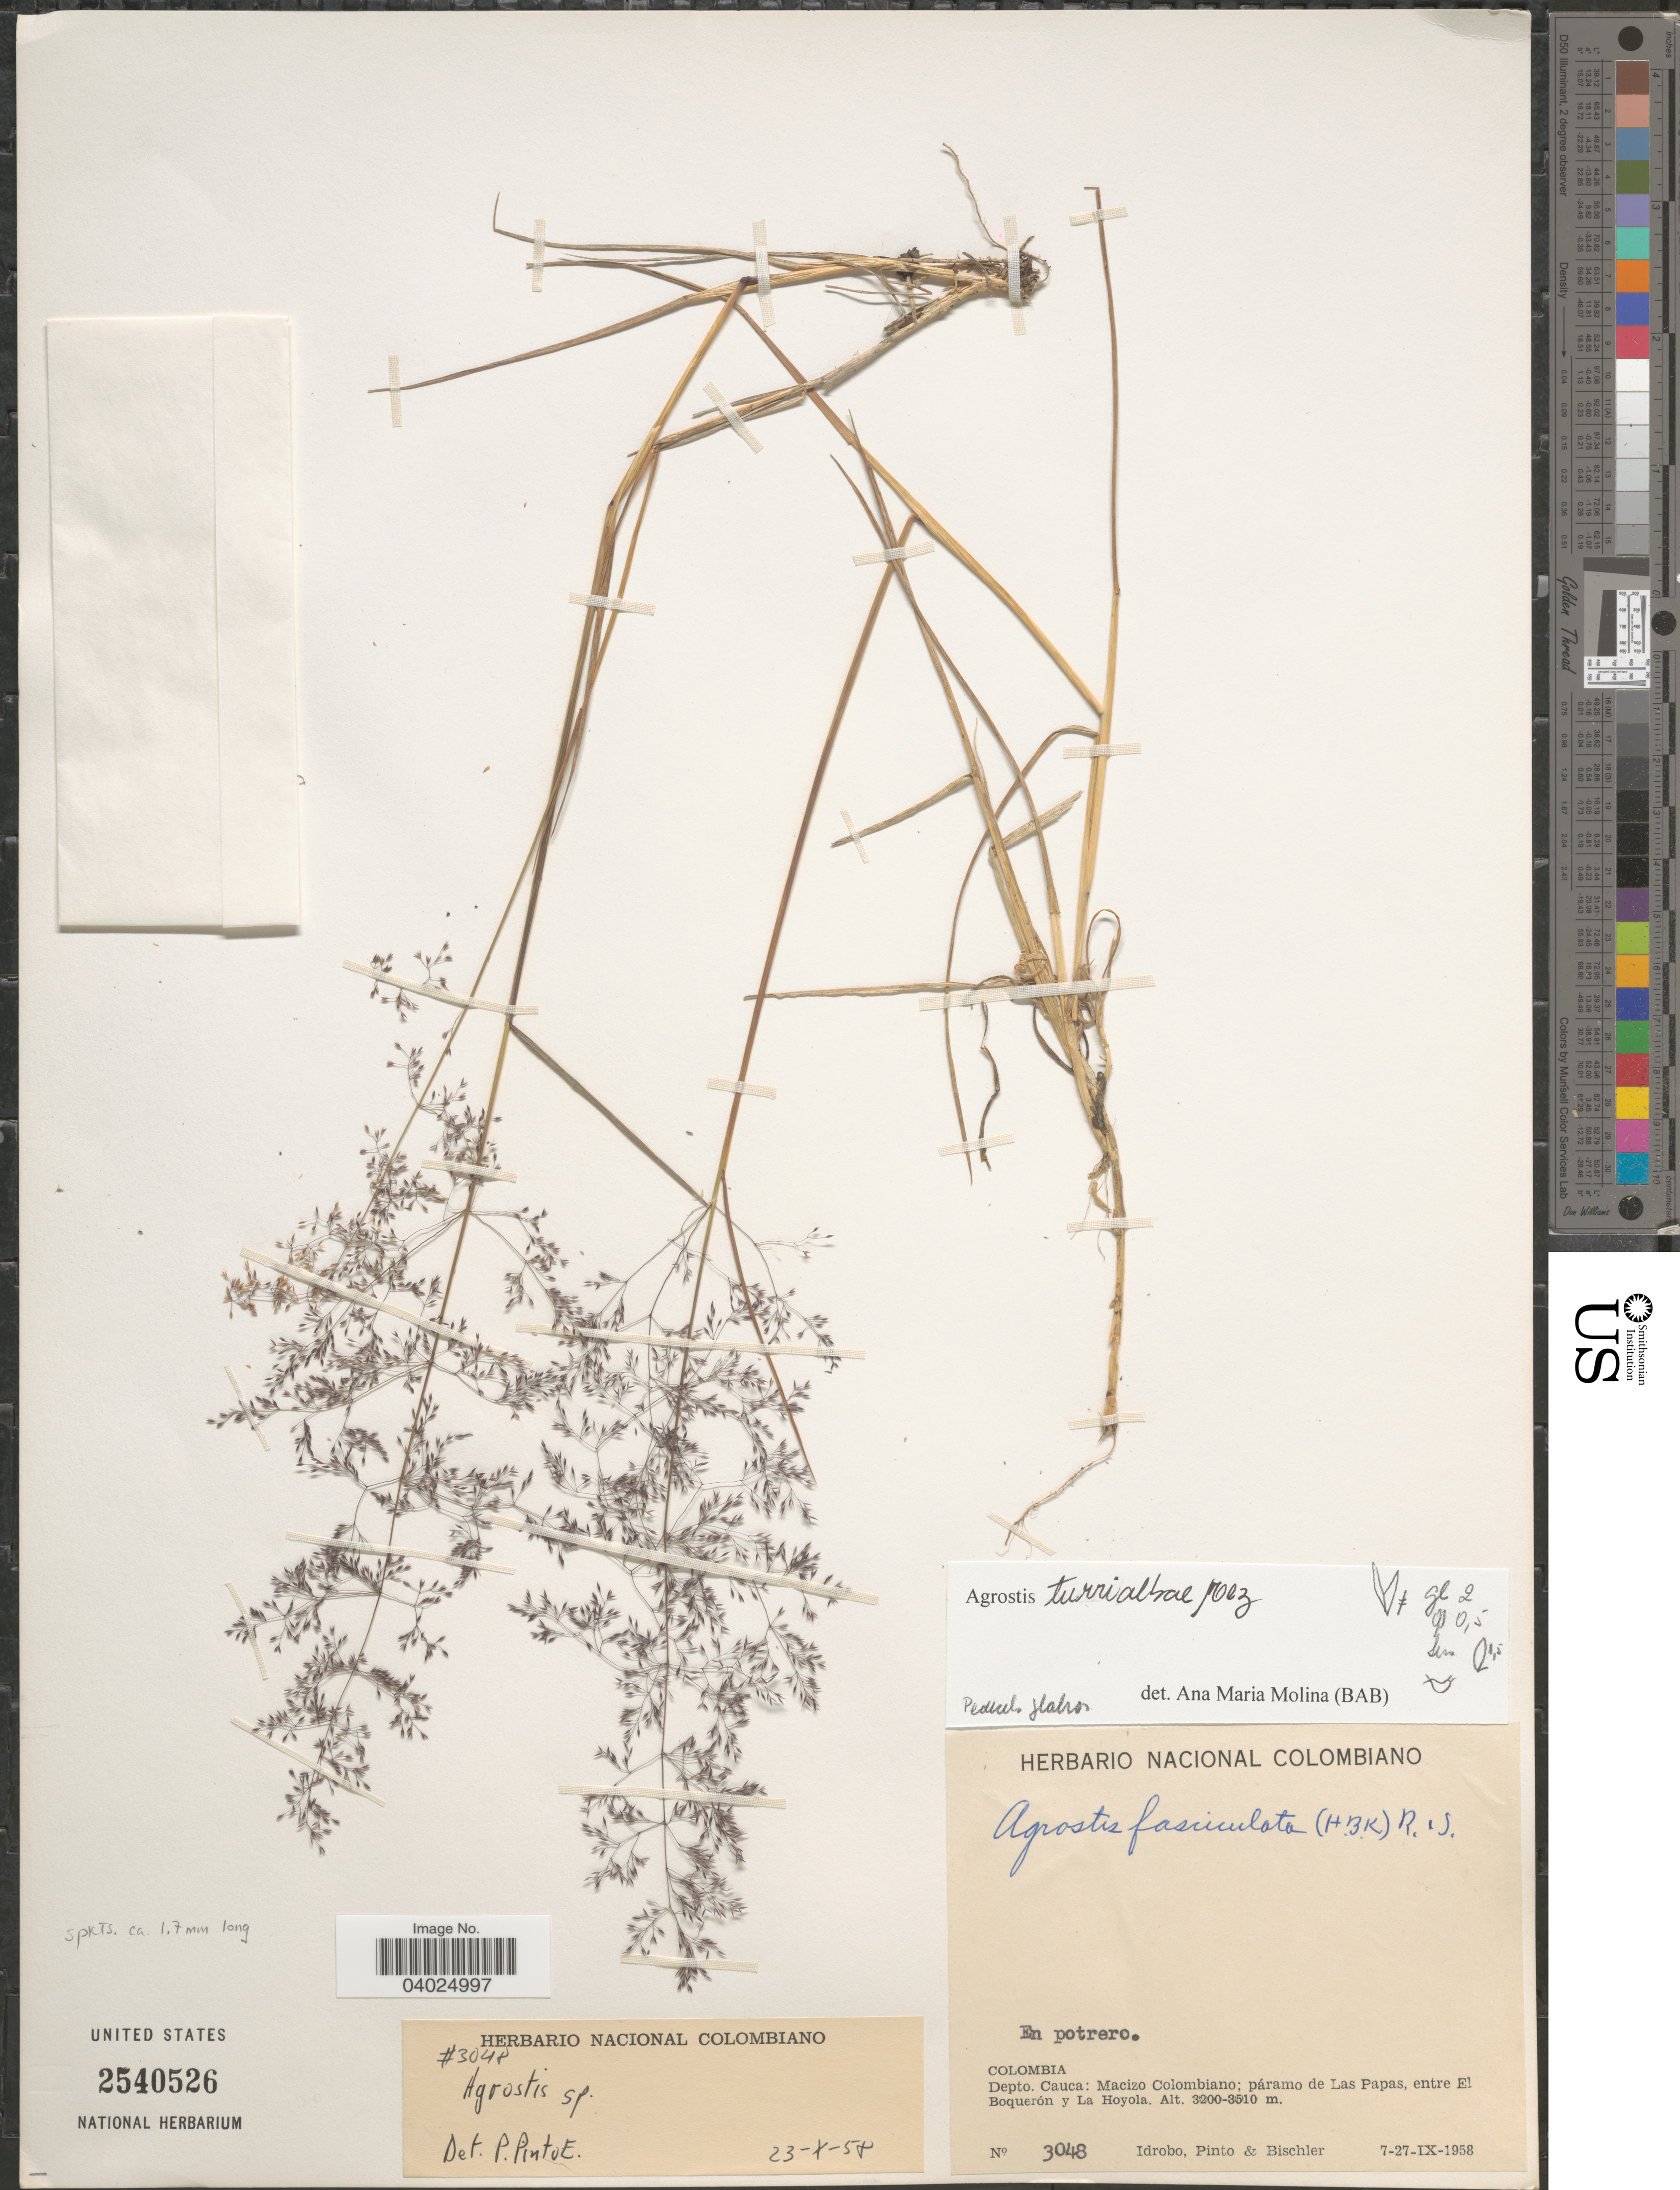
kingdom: Plantae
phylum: Tracheophyta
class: Liliopsida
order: Poales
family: Poaceae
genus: Agrostis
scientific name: Agrostis turrialbae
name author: Mez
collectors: -- Idrobo, Pinto, -- & -. Bischler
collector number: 3048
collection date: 1958-09-07/1958-09-27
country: Colombia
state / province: Cauca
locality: Depto. Cauca: Macizo Colombiano; páramo de Las Papas, entre El Boquerón y La Hoyola.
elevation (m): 3200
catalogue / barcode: US 2540526